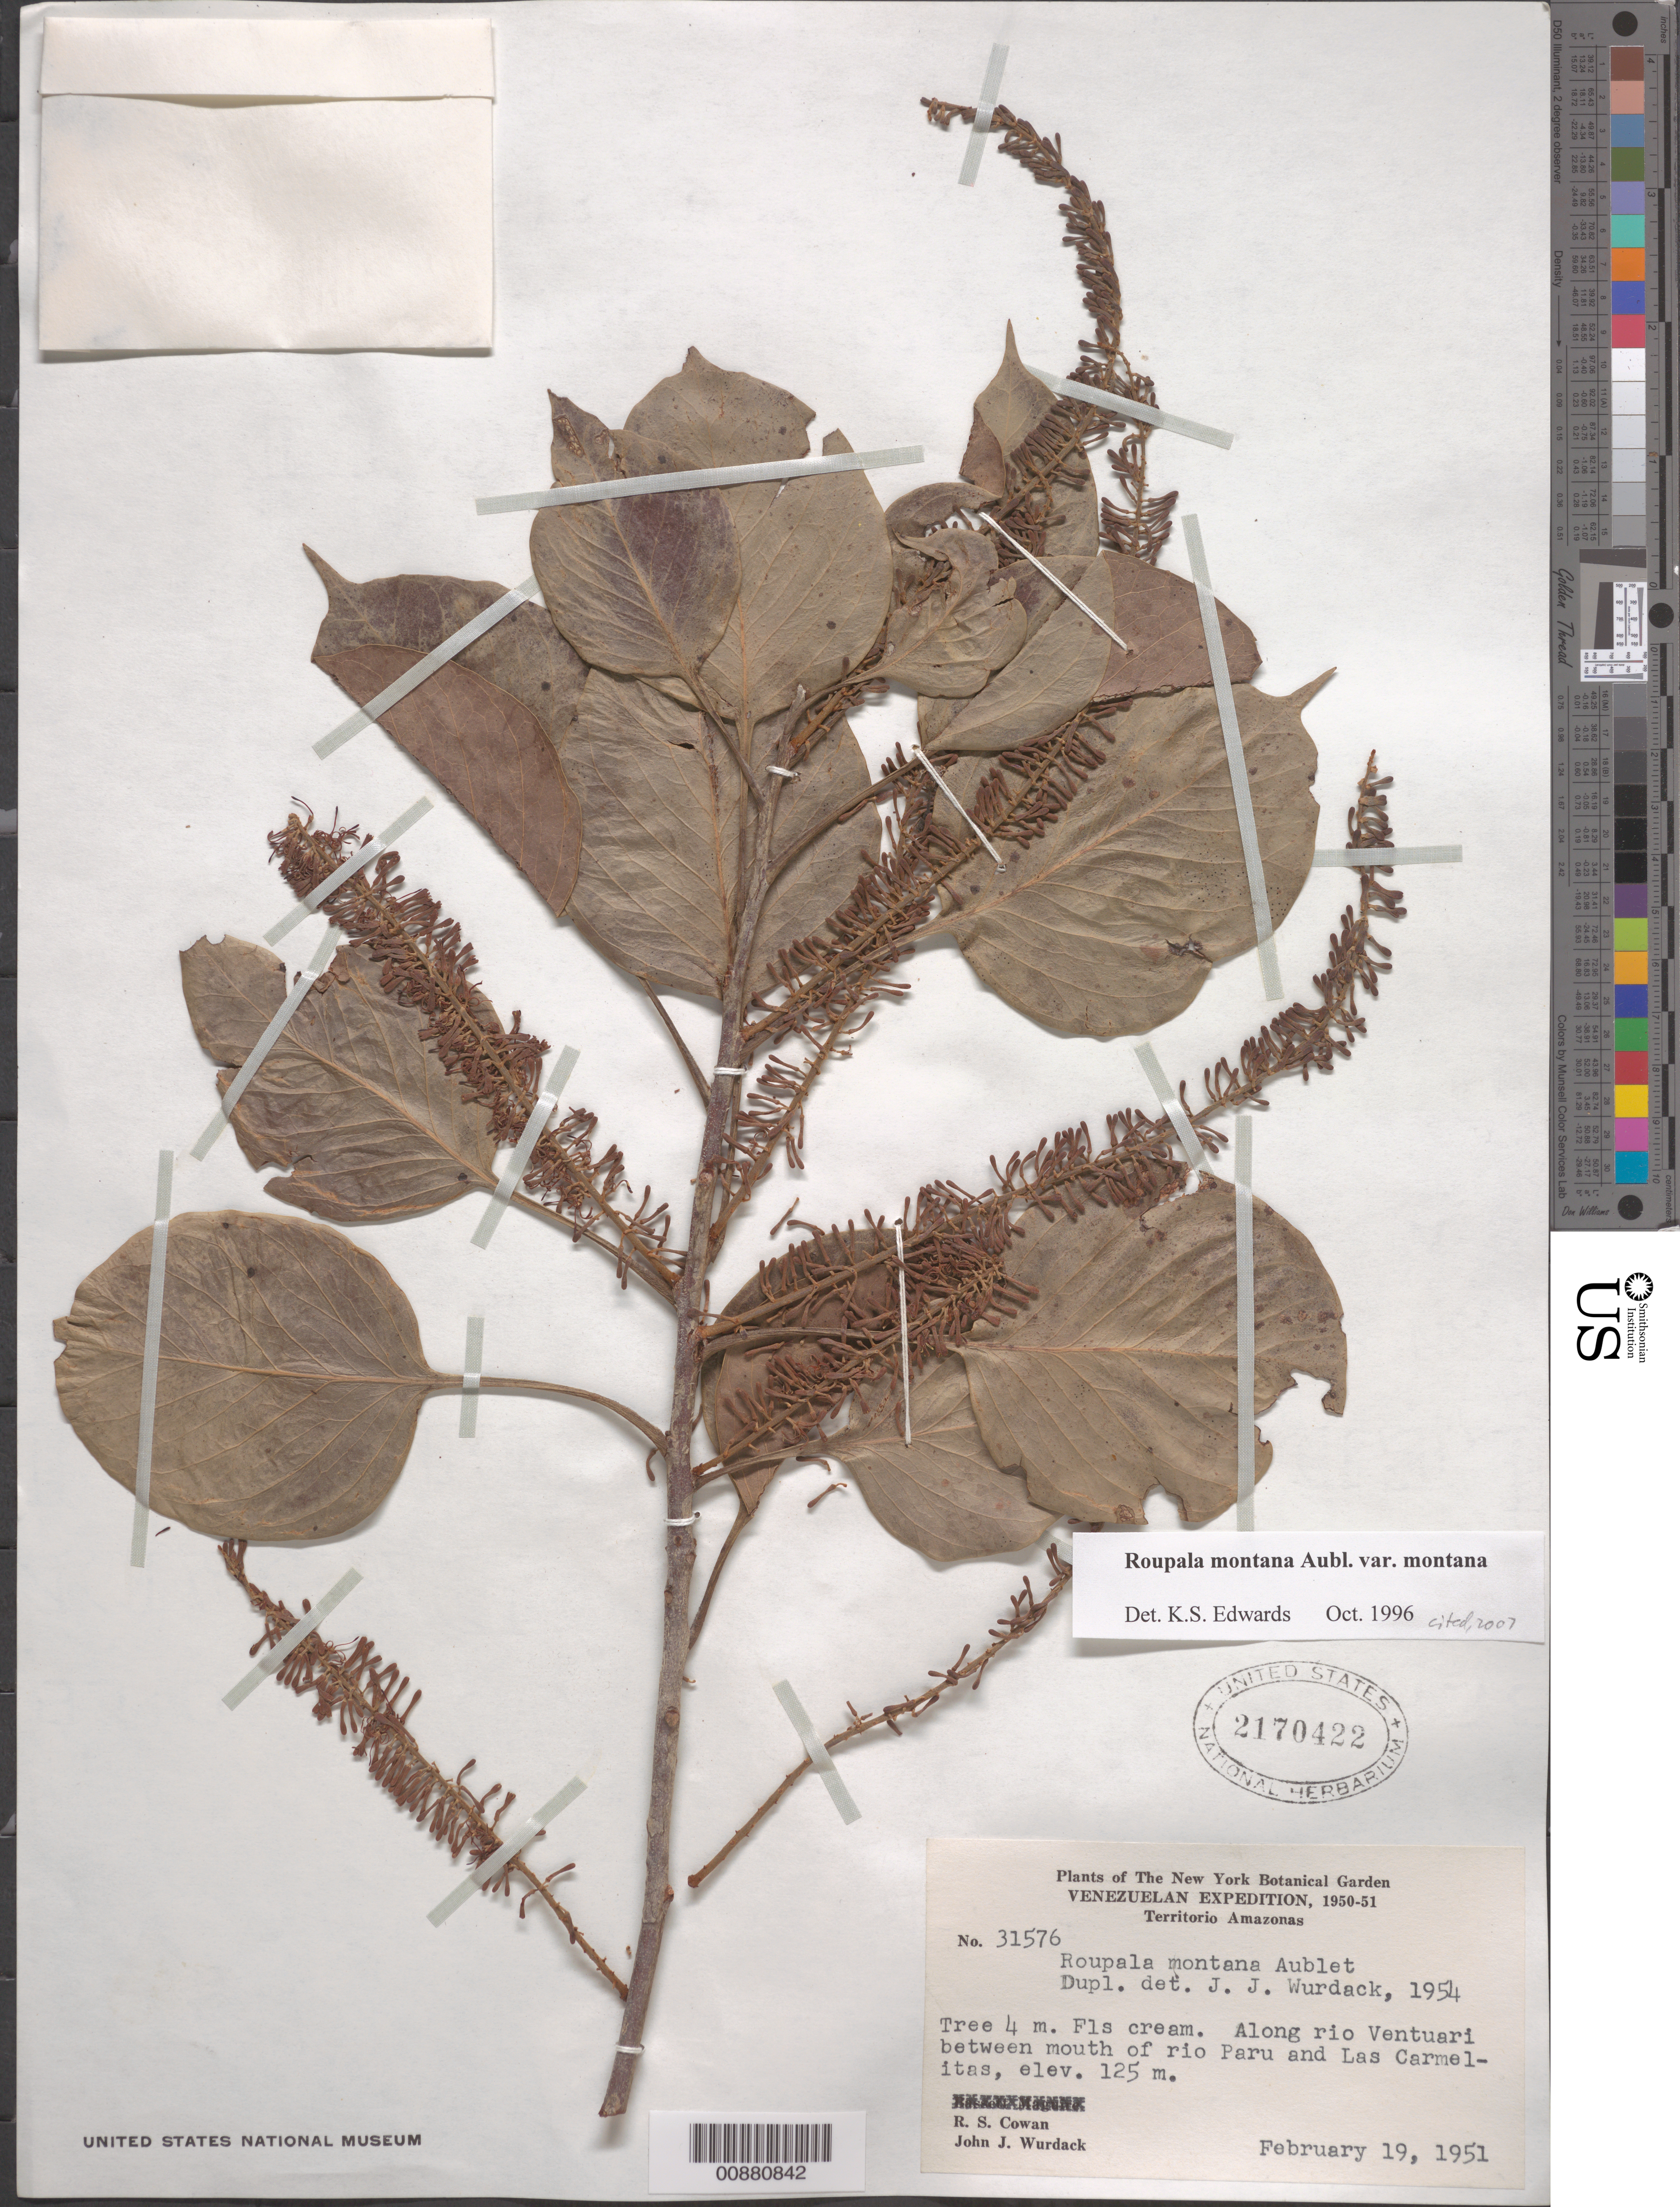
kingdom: Plantae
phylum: Tracheophyta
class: Magnoliopsida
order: Proteales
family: Proteaceae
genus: Roupala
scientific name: Roupala montana var. montana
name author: Aubl.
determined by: Edwards, K. S.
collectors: R. S. Cowan & J. J. Wurdack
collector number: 31576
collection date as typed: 19-Feb-51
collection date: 1951-02-19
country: Venezuela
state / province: Amazonas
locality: Río Ventuari, between mouth of Río Paru and Las Carmelitas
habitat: Along river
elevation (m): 125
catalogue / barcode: US 2170422